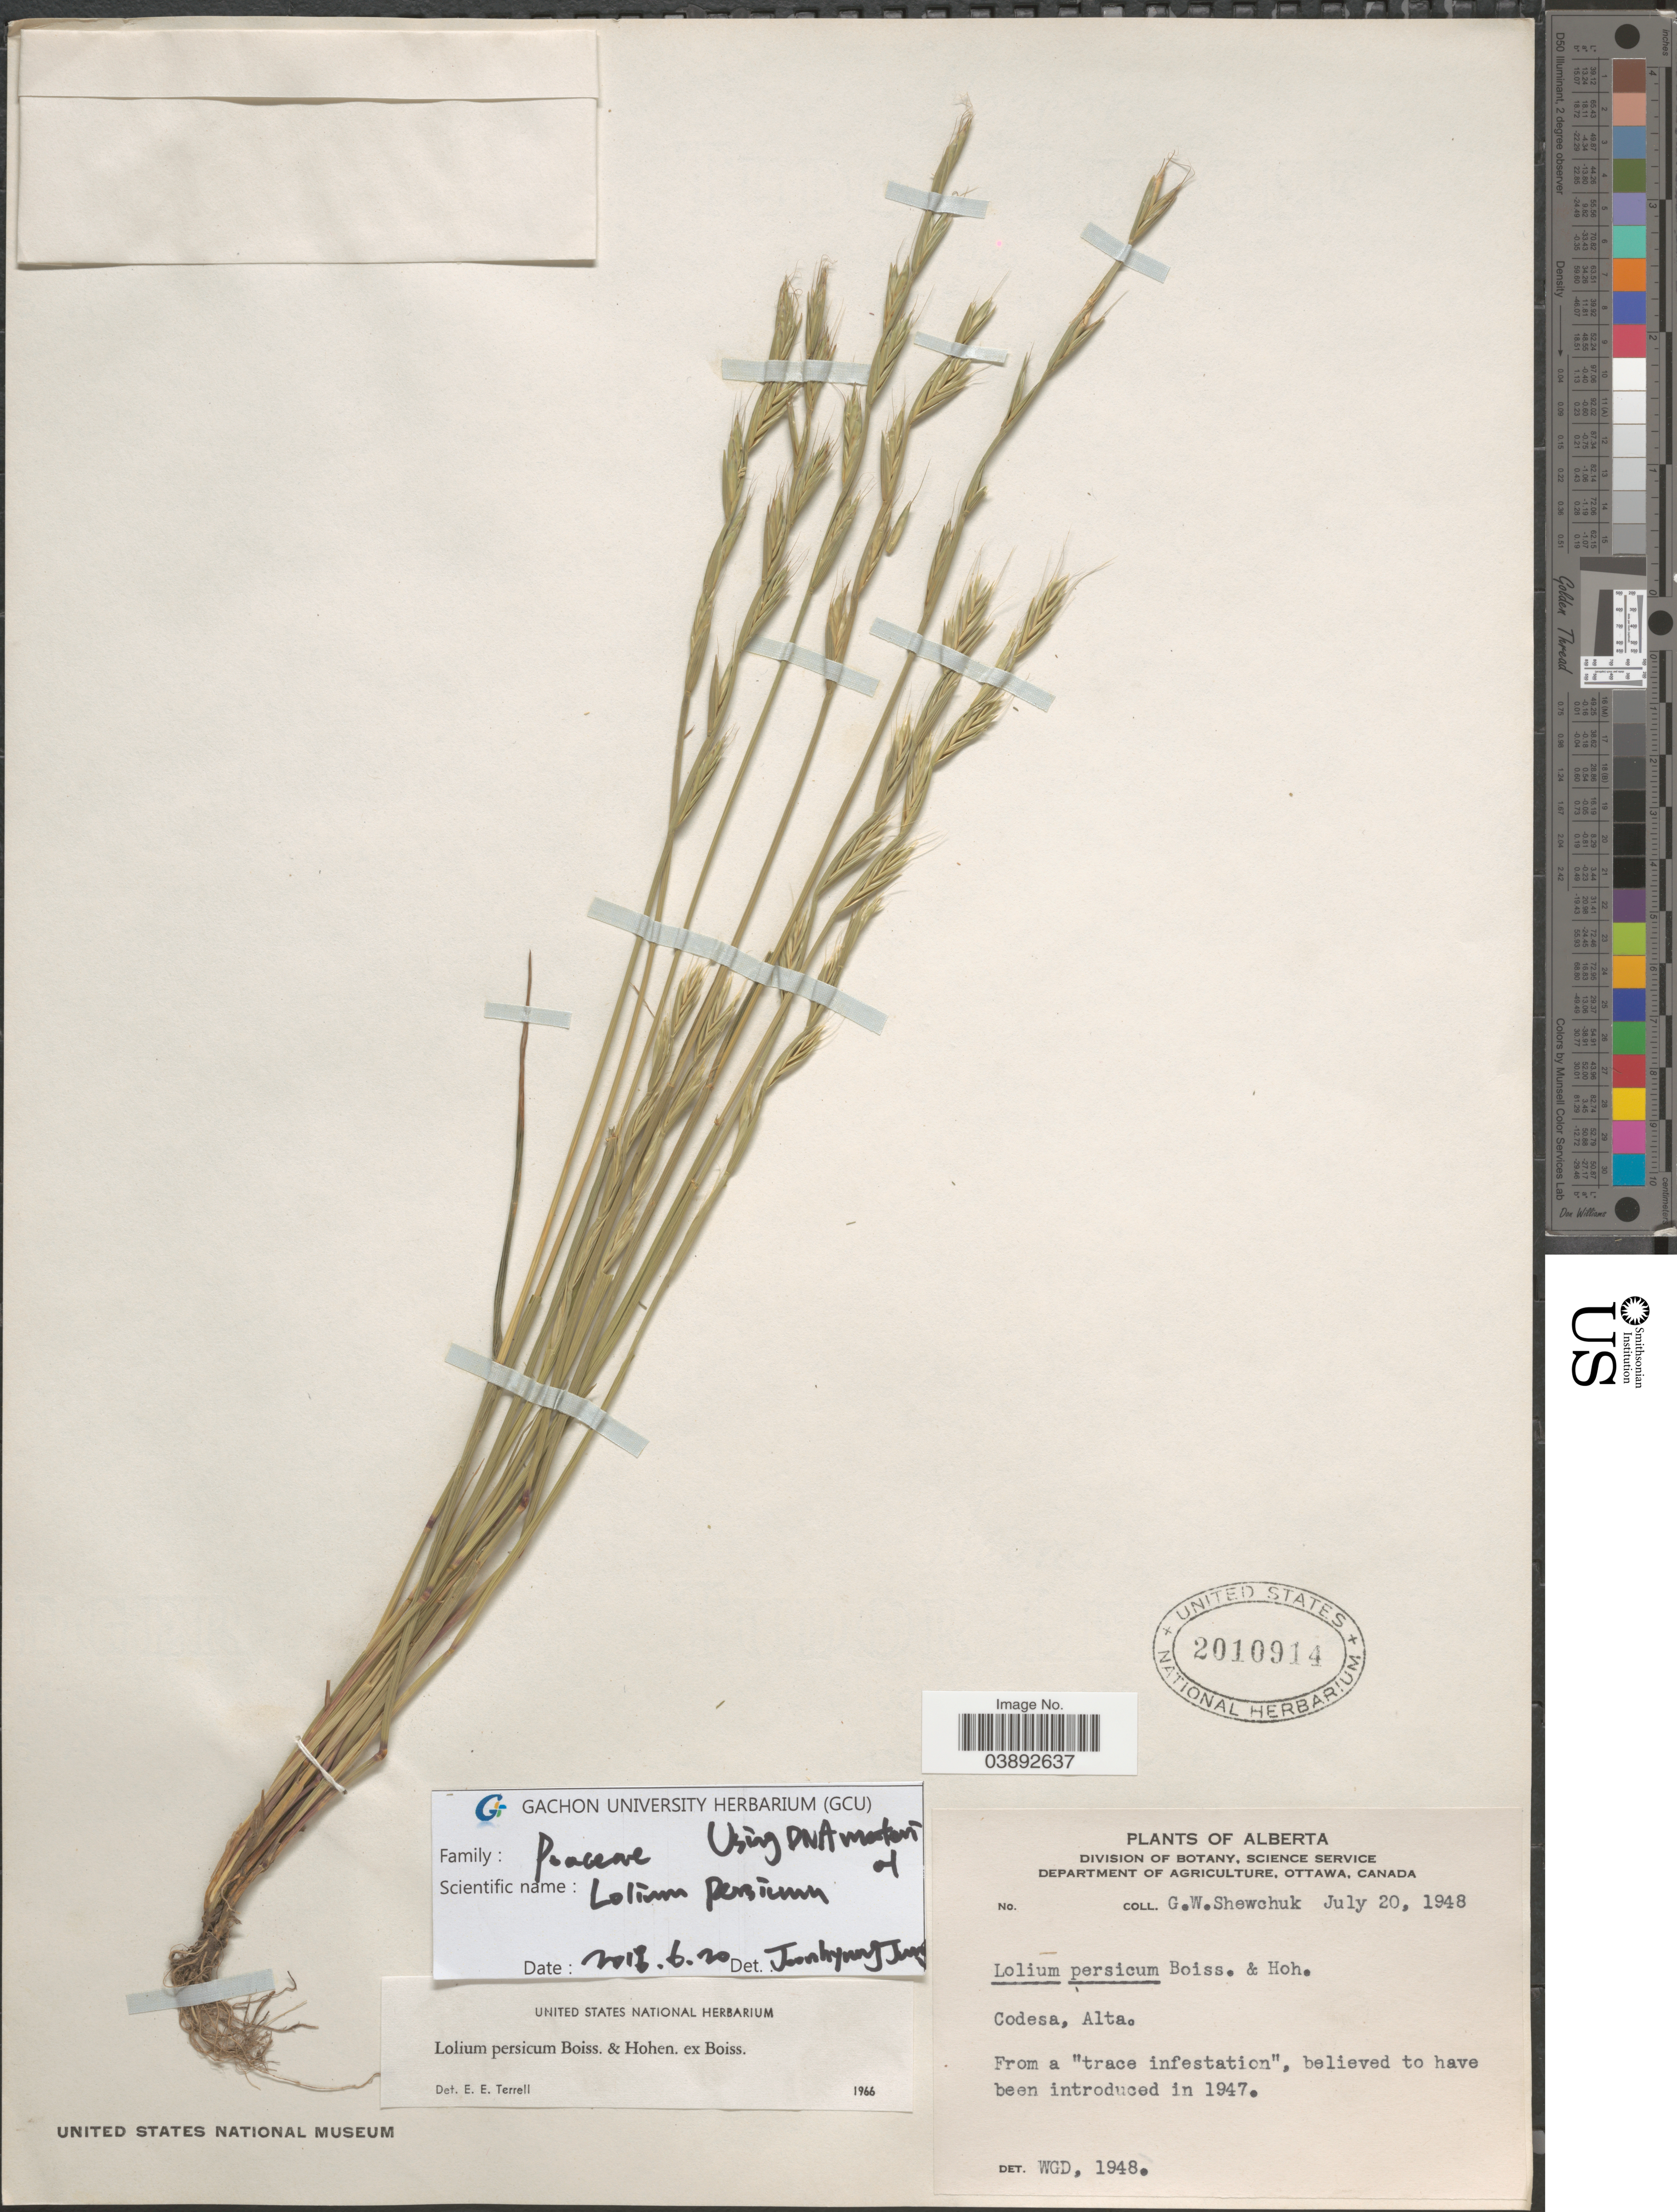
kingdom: Plantae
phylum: Tracheophyta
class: Liliopsida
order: Poales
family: Poaceae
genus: Lolium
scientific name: Lolium persicum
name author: Boiss. & Hohen.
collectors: G. Shewchuk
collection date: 1948-07-20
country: Canada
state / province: Alberta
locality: Codesa, Alta.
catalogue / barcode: US 2010914